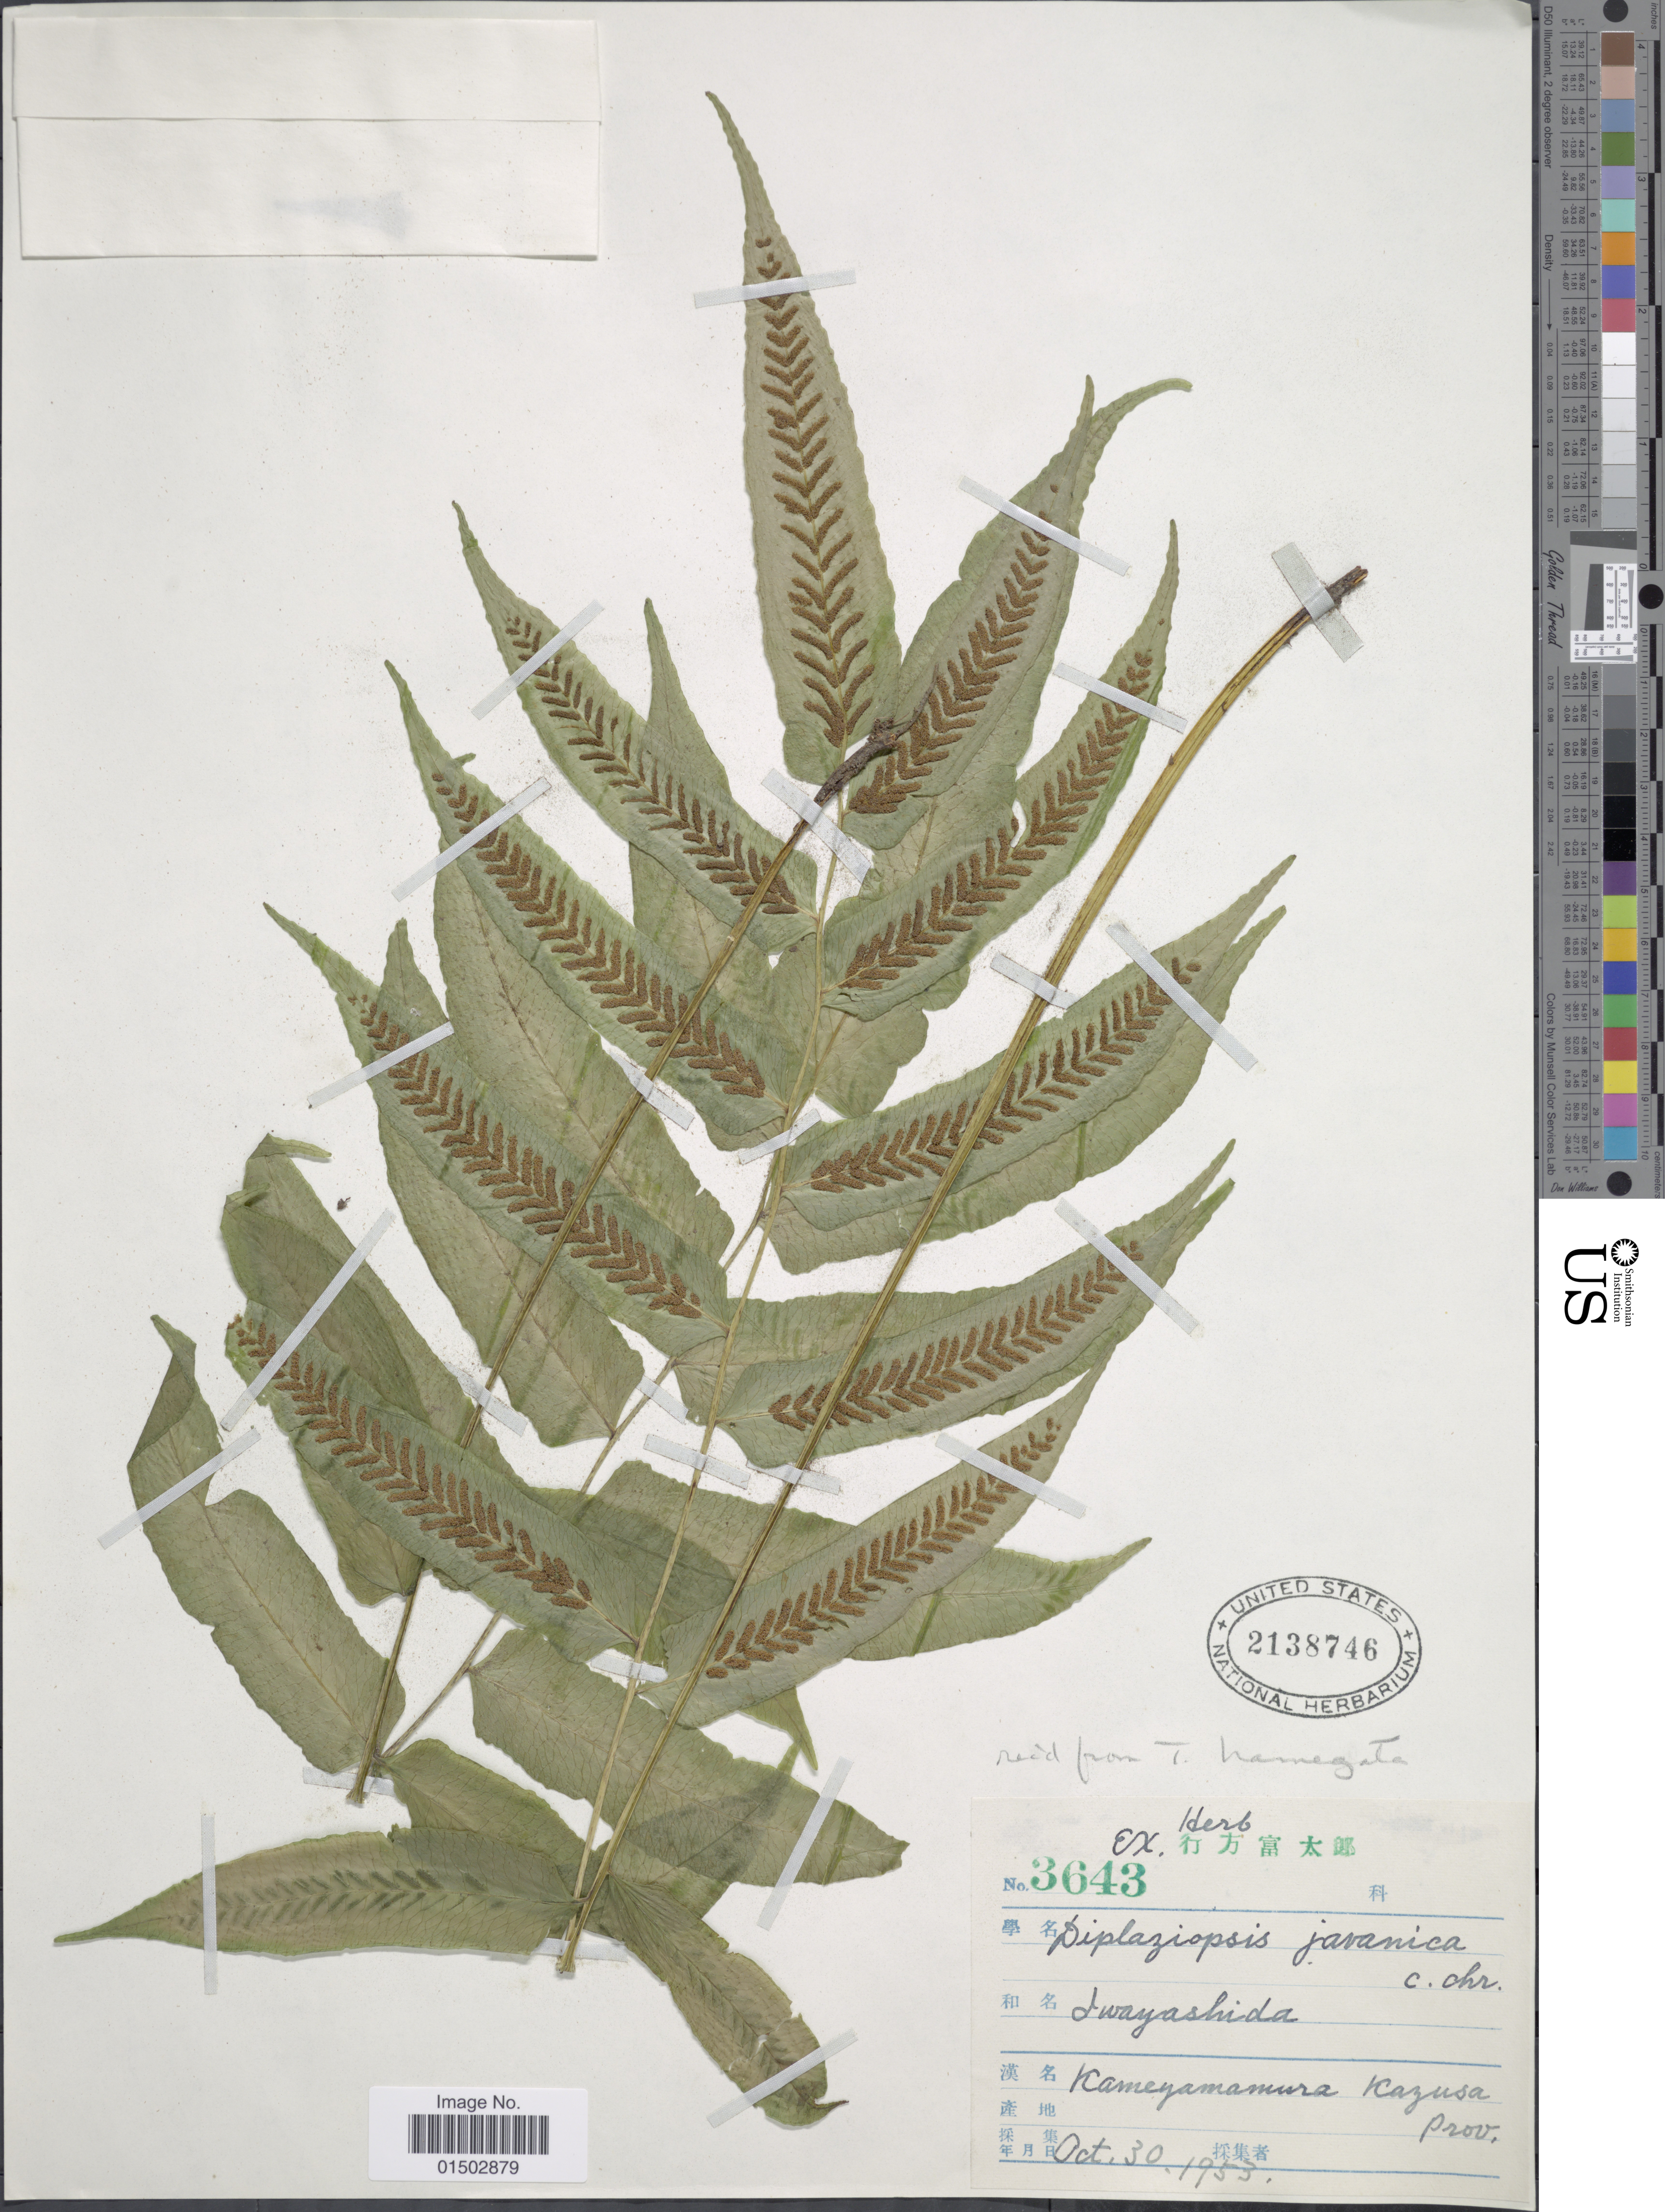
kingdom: Plantae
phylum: Tracheophyta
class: Polypodiopsida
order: Polypodiales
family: Diplaziopsidaceae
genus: Diplaziopsis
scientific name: Diplaziopsis javanica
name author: (Blume) C. Chr.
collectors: ex herb. Tomitaro Namegata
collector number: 3643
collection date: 1953-10-30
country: Japan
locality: Kameyamamura Kazusa Prov.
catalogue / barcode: US 2138746